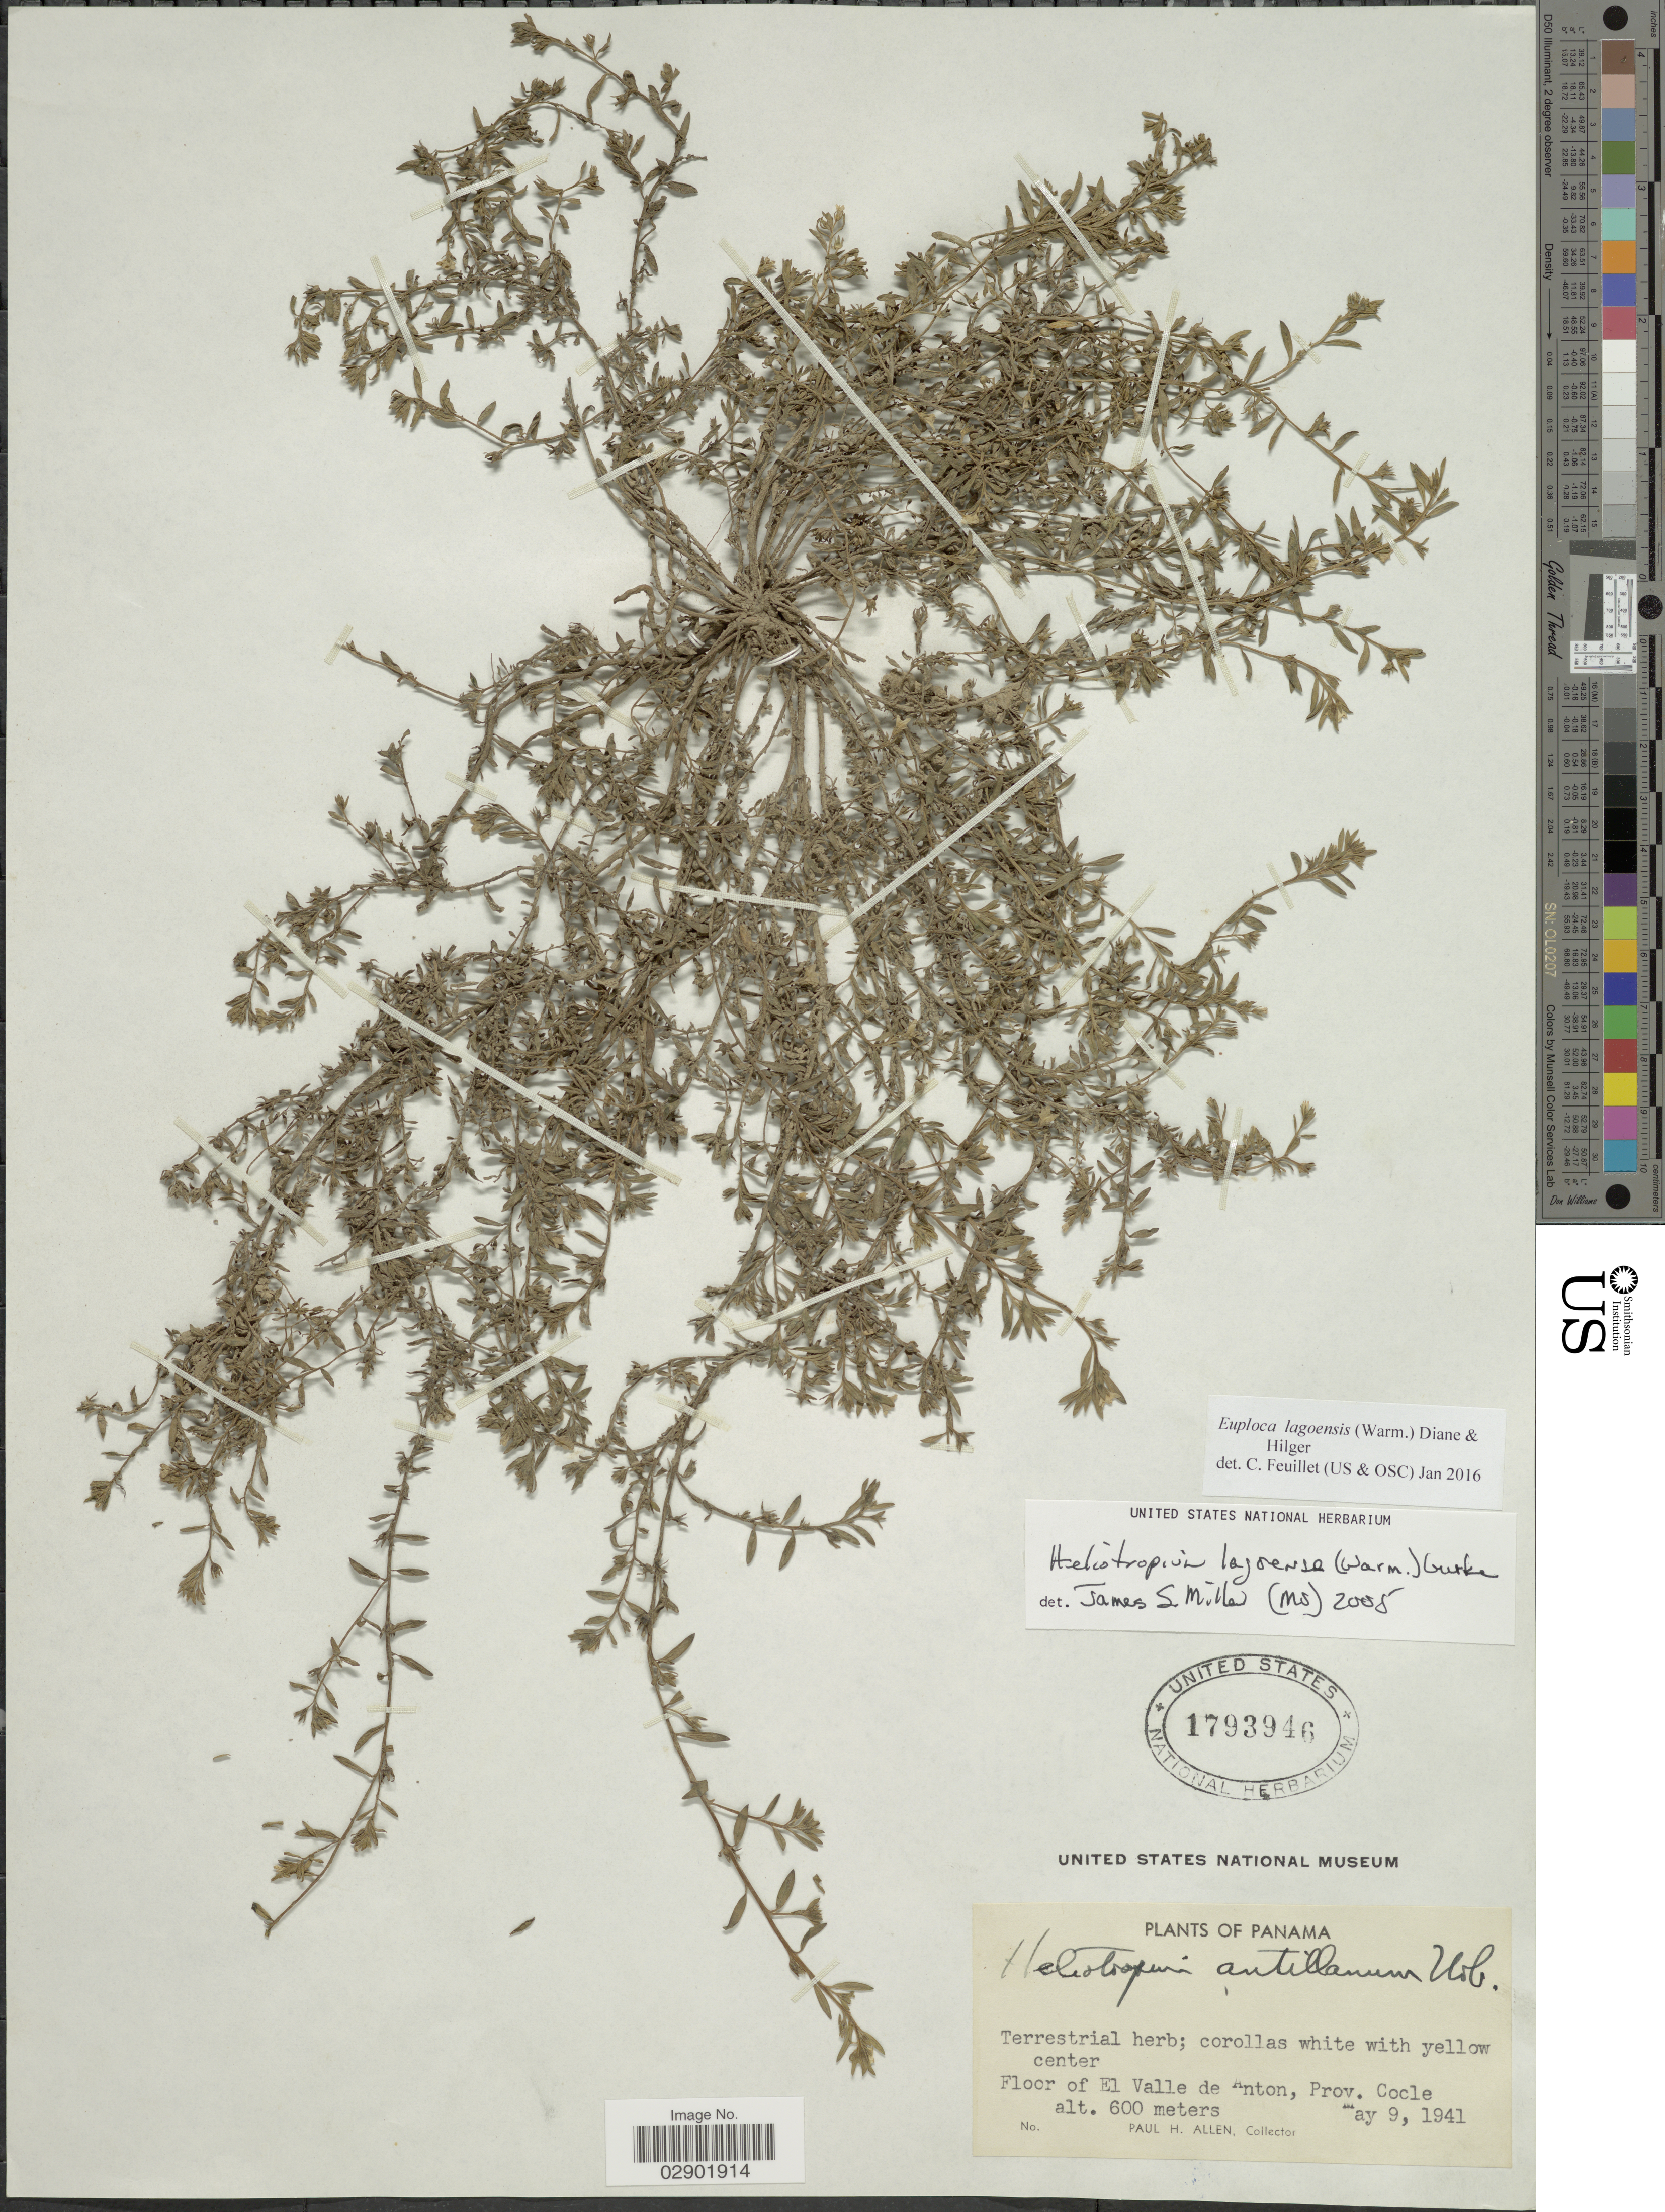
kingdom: Plantae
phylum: Tracheophyta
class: Magnoliopsida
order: Boraginales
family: Heliotropiaceae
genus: Euploca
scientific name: Euploca lagoensis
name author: (Mill.) Diane & Hilger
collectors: P. H. Allen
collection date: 1941-05-09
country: Panama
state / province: Coclé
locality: Floor of El Valle de Anton, Prov. Cocle.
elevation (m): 600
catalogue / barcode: US 1793946